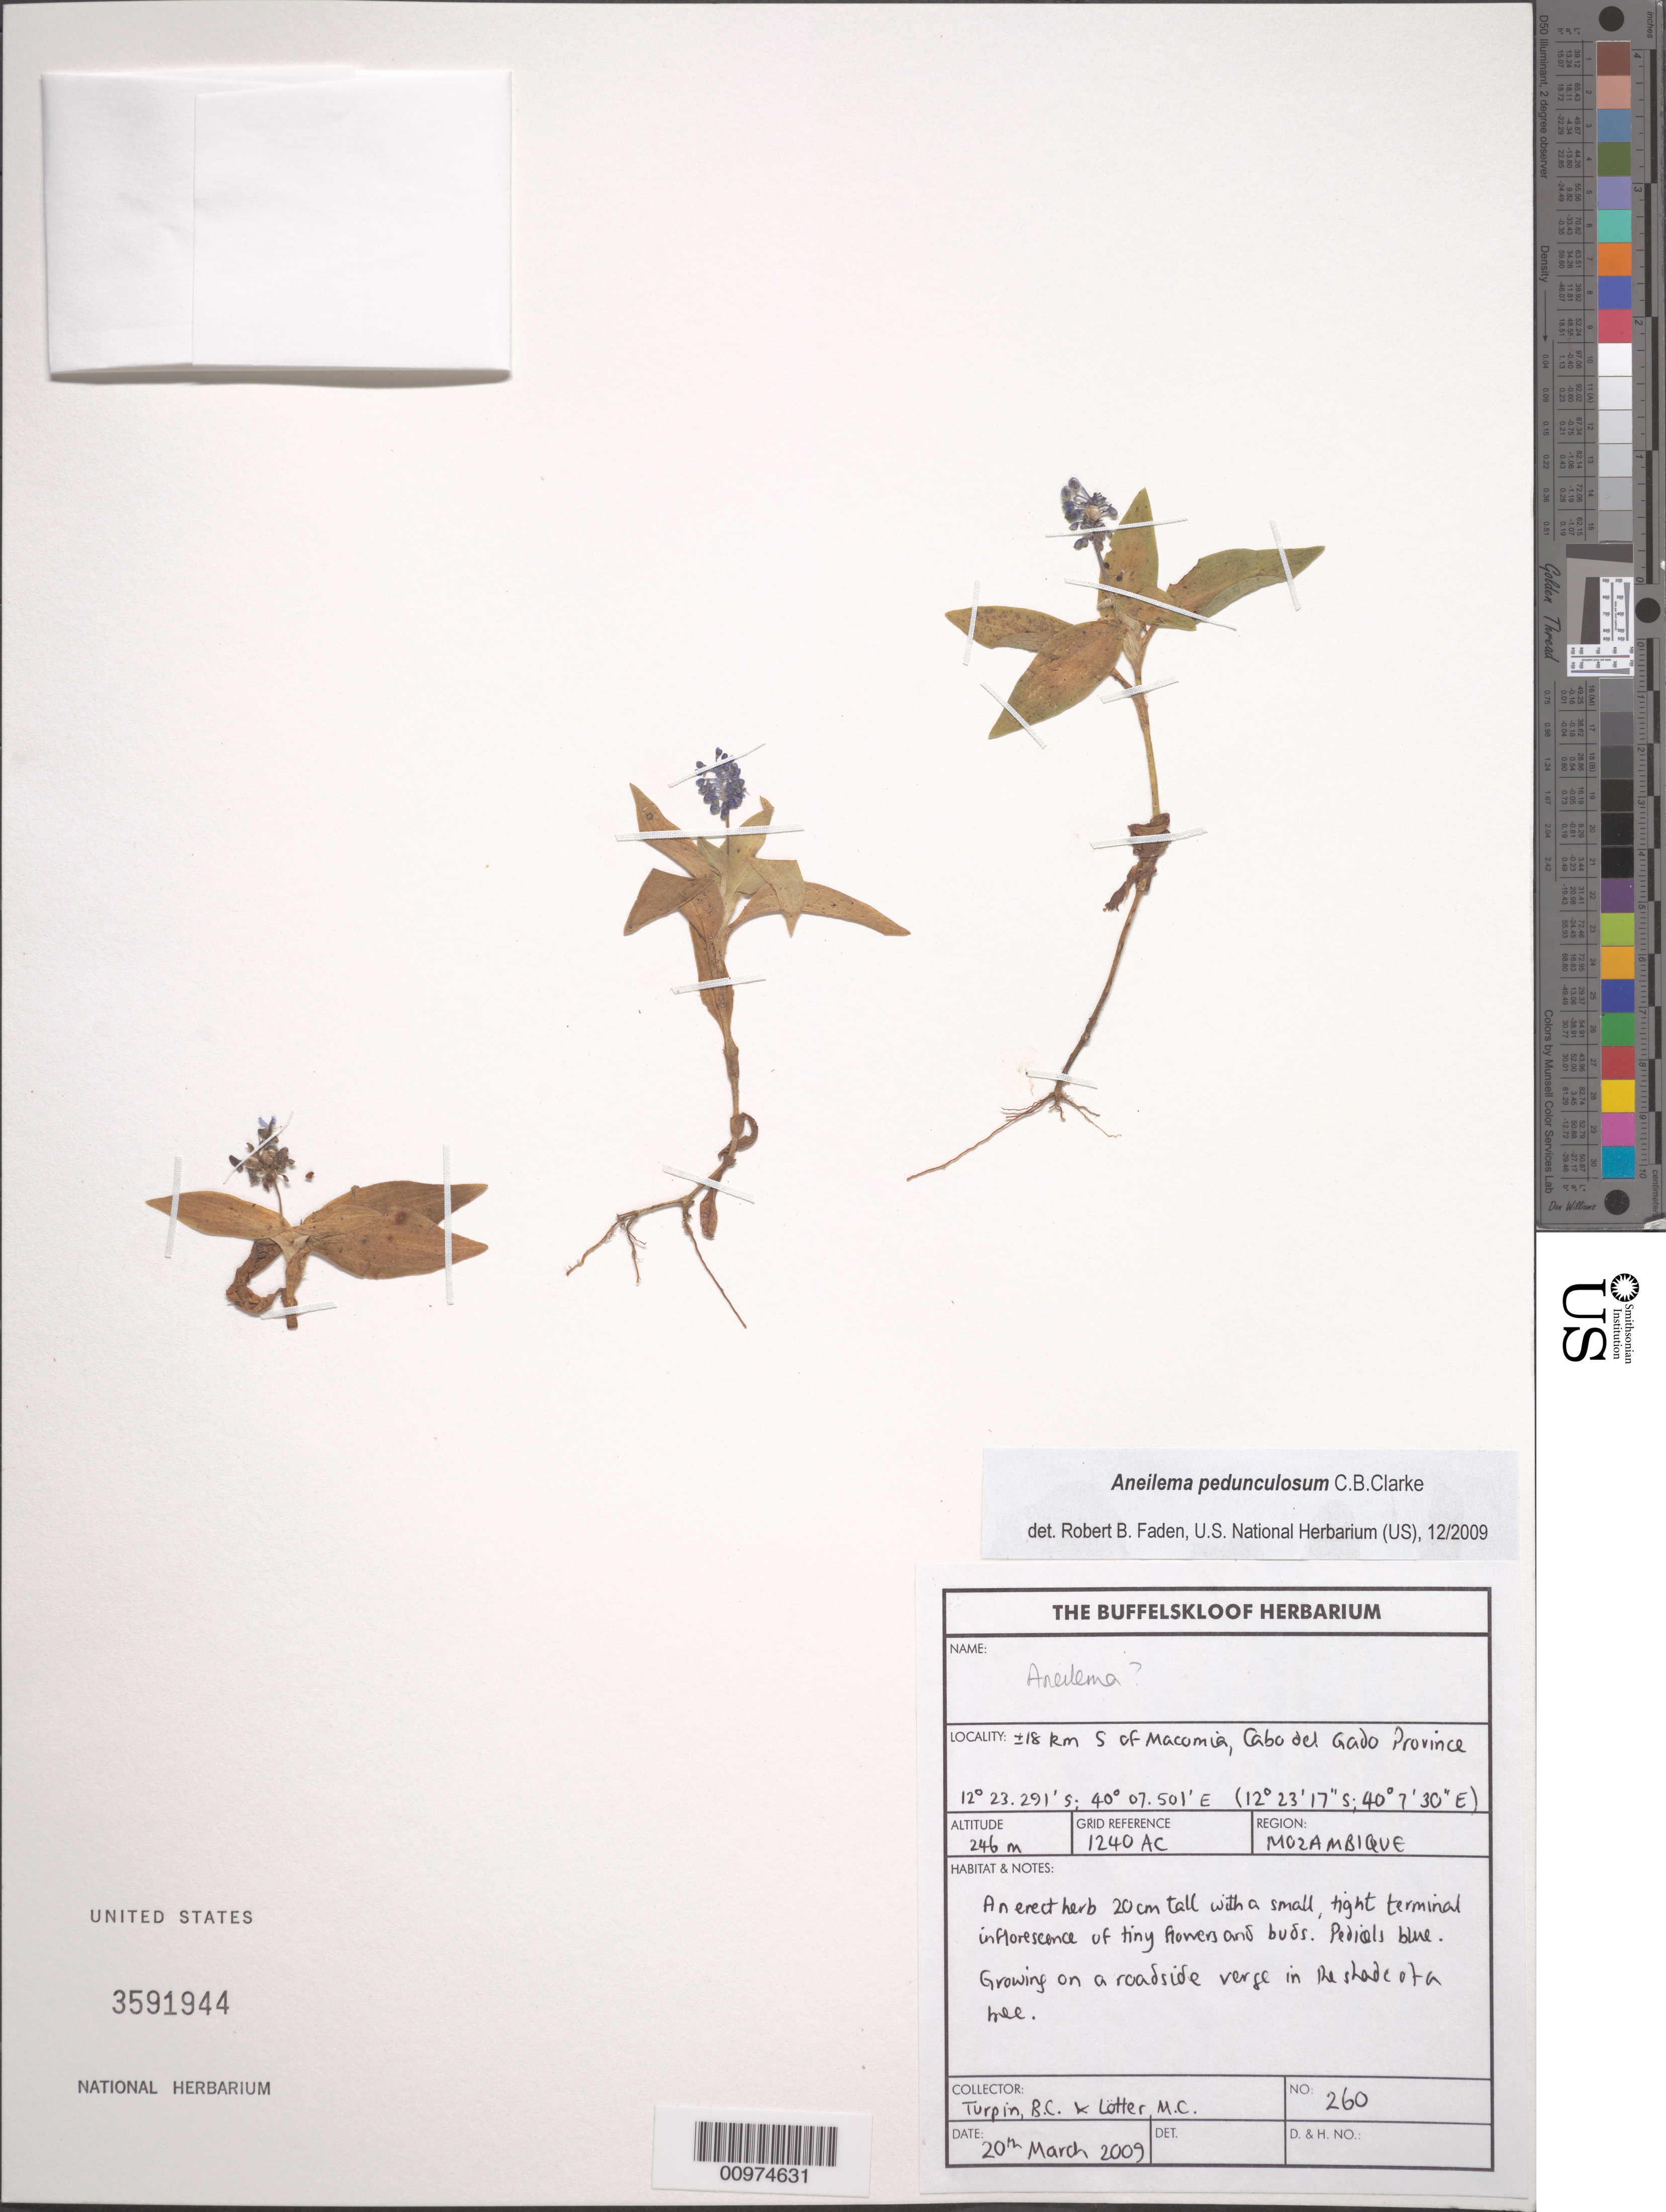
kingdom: Plantae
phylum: Tracheophyta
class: Liliopsida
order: Commelinales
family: Commelinaceae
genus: Aneilema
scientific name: Aneilema pedunculosum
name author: C.B. Clarke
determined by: Faden, Robert B., (US), Smithsonian Institution - National Museum of Natural History (UNITED STATES)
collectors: B. C. Turpin & M. Lötter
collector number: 260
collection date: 2009-03-20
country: Mozambique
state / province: Cabo Delgado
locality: ±18 km jS of Macomia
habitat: Growing on a roadside verse in the shade of a tree.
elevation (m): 246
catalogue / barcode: US 3591944